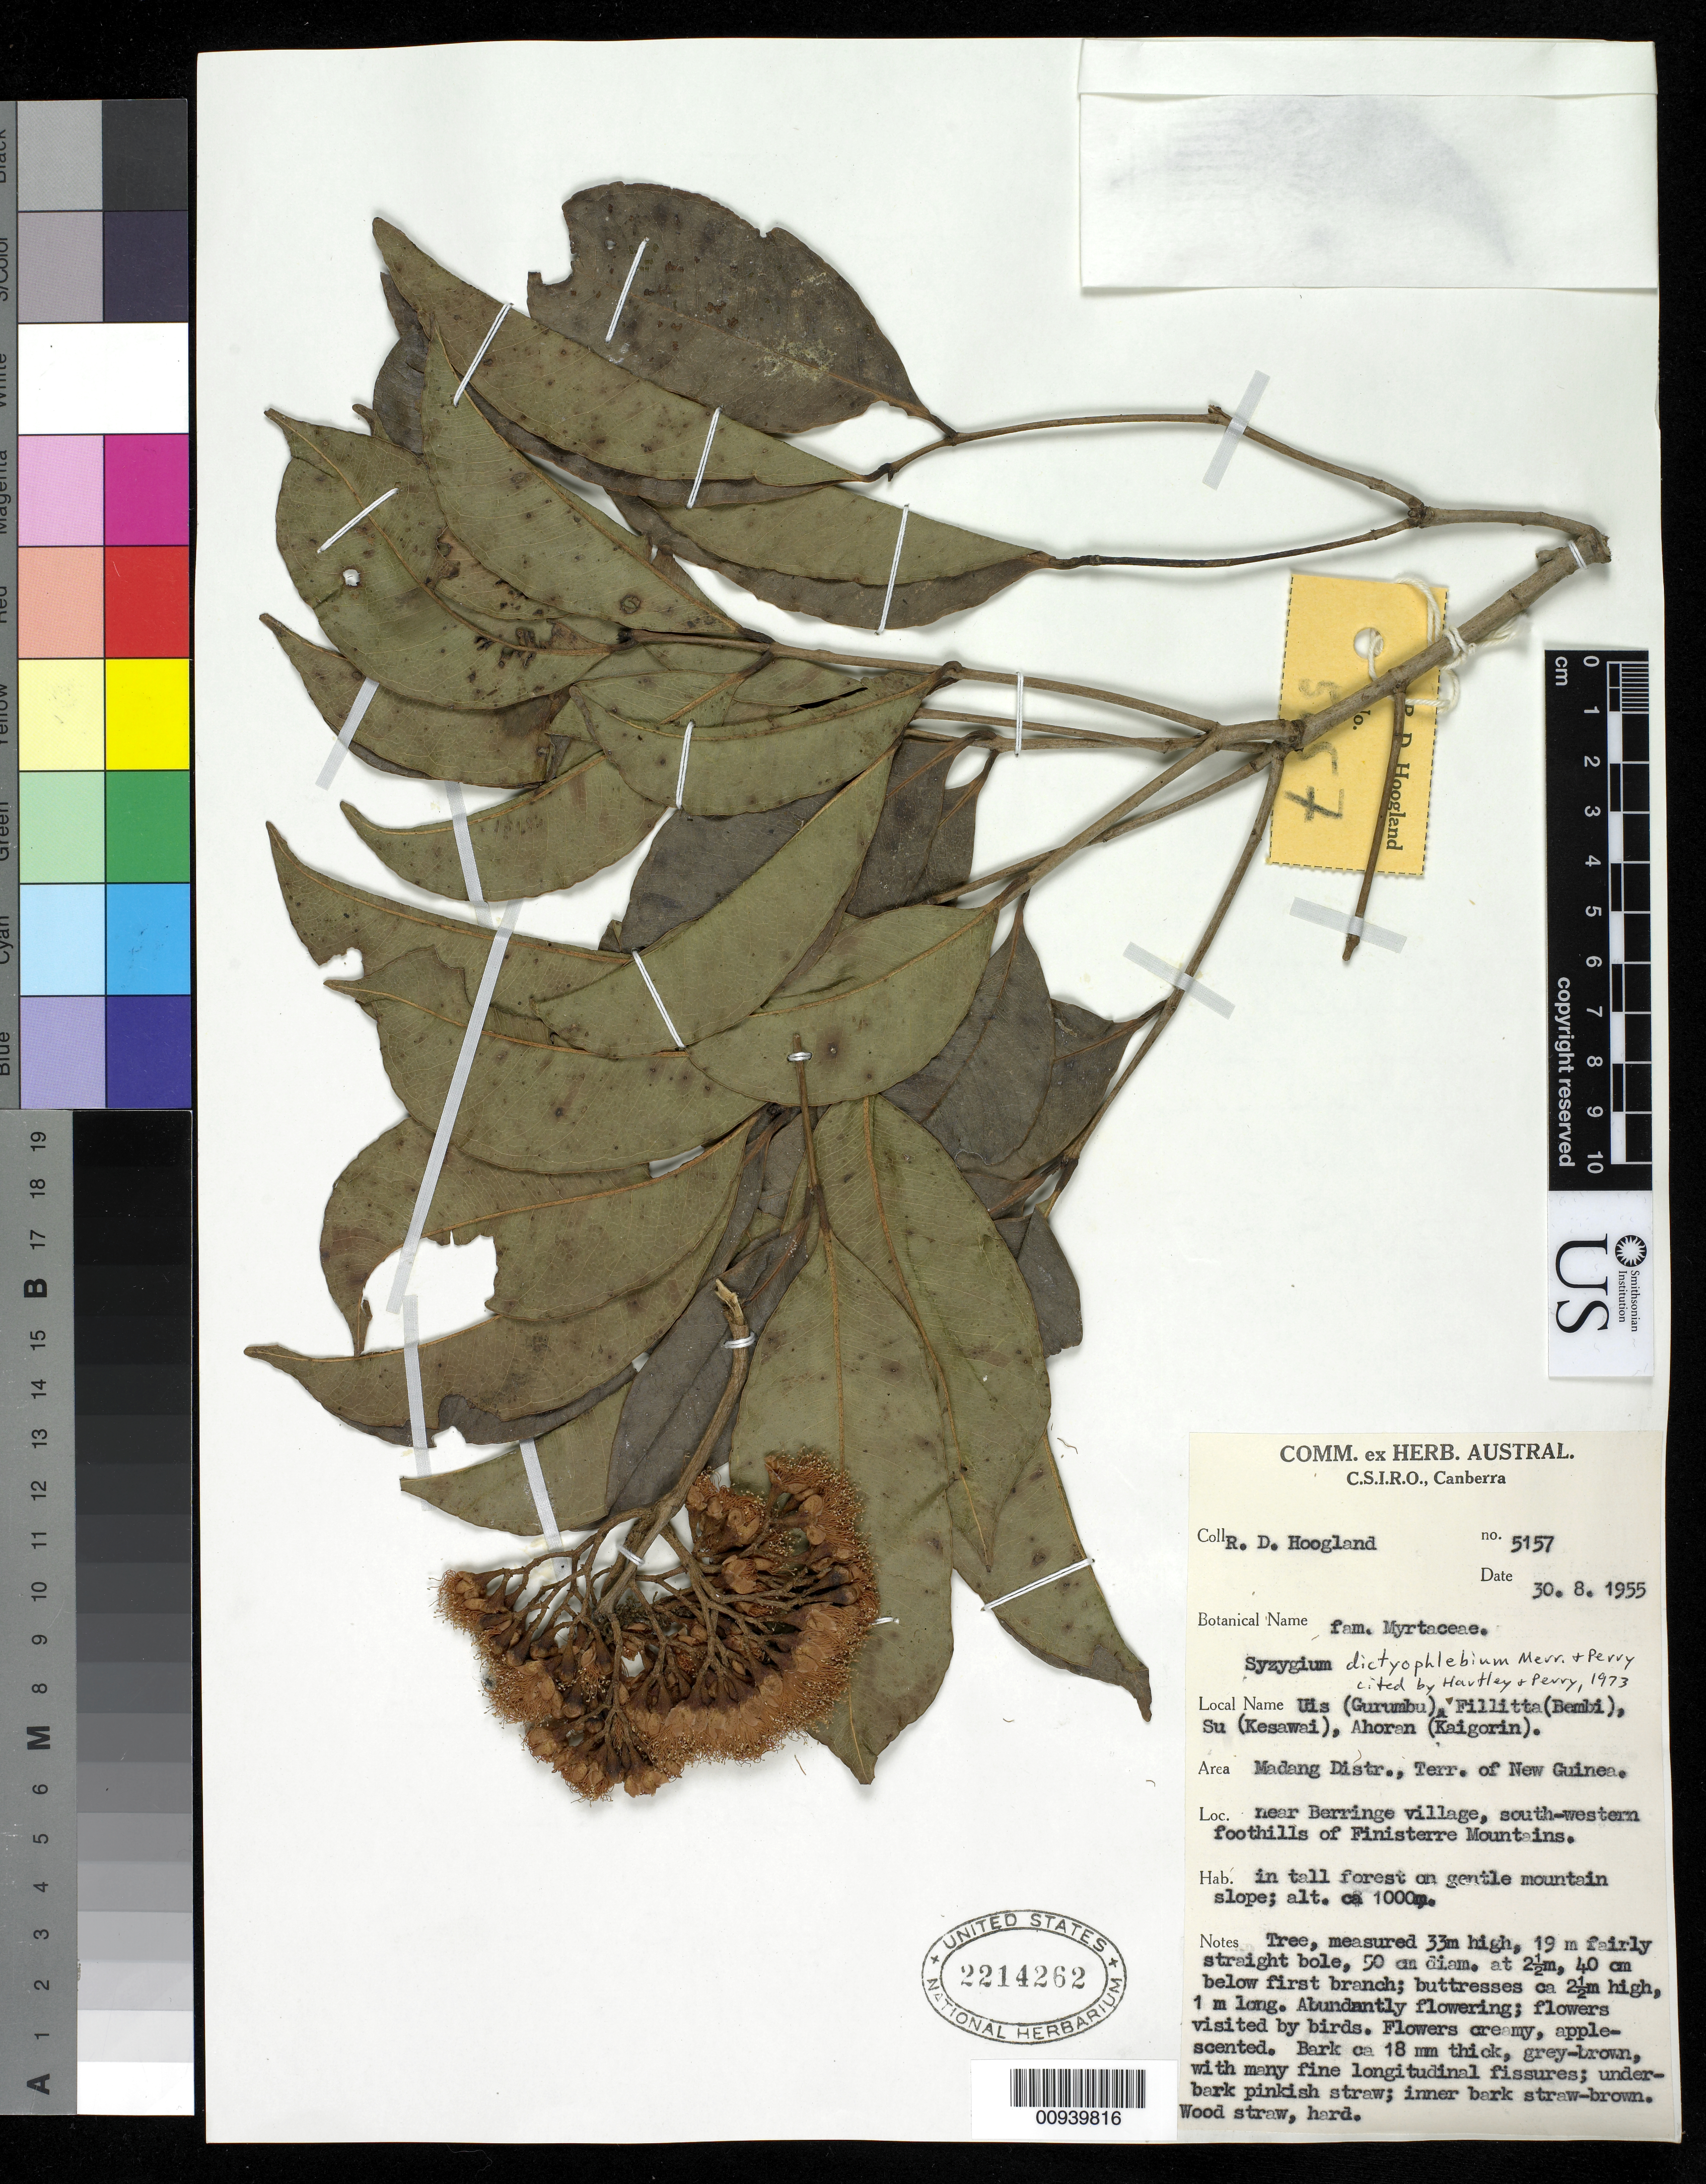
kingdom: Plantae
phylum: Tracheophyta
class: Magnoliopsida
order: Myrtales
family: Myrtaceae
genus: Syzygium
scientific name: Syzygium dictyophlebium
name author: Merr. & L.M. Perry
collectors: R. D. Hoogland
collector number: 5157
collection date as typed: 30 Aug 1955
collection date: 1955-08-30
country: Papua New Guinea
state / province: Madang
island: New Guinea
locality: Near Berringe village, SW foothills of Finisterre Mountains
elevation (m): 1000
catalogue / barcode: US 2214262